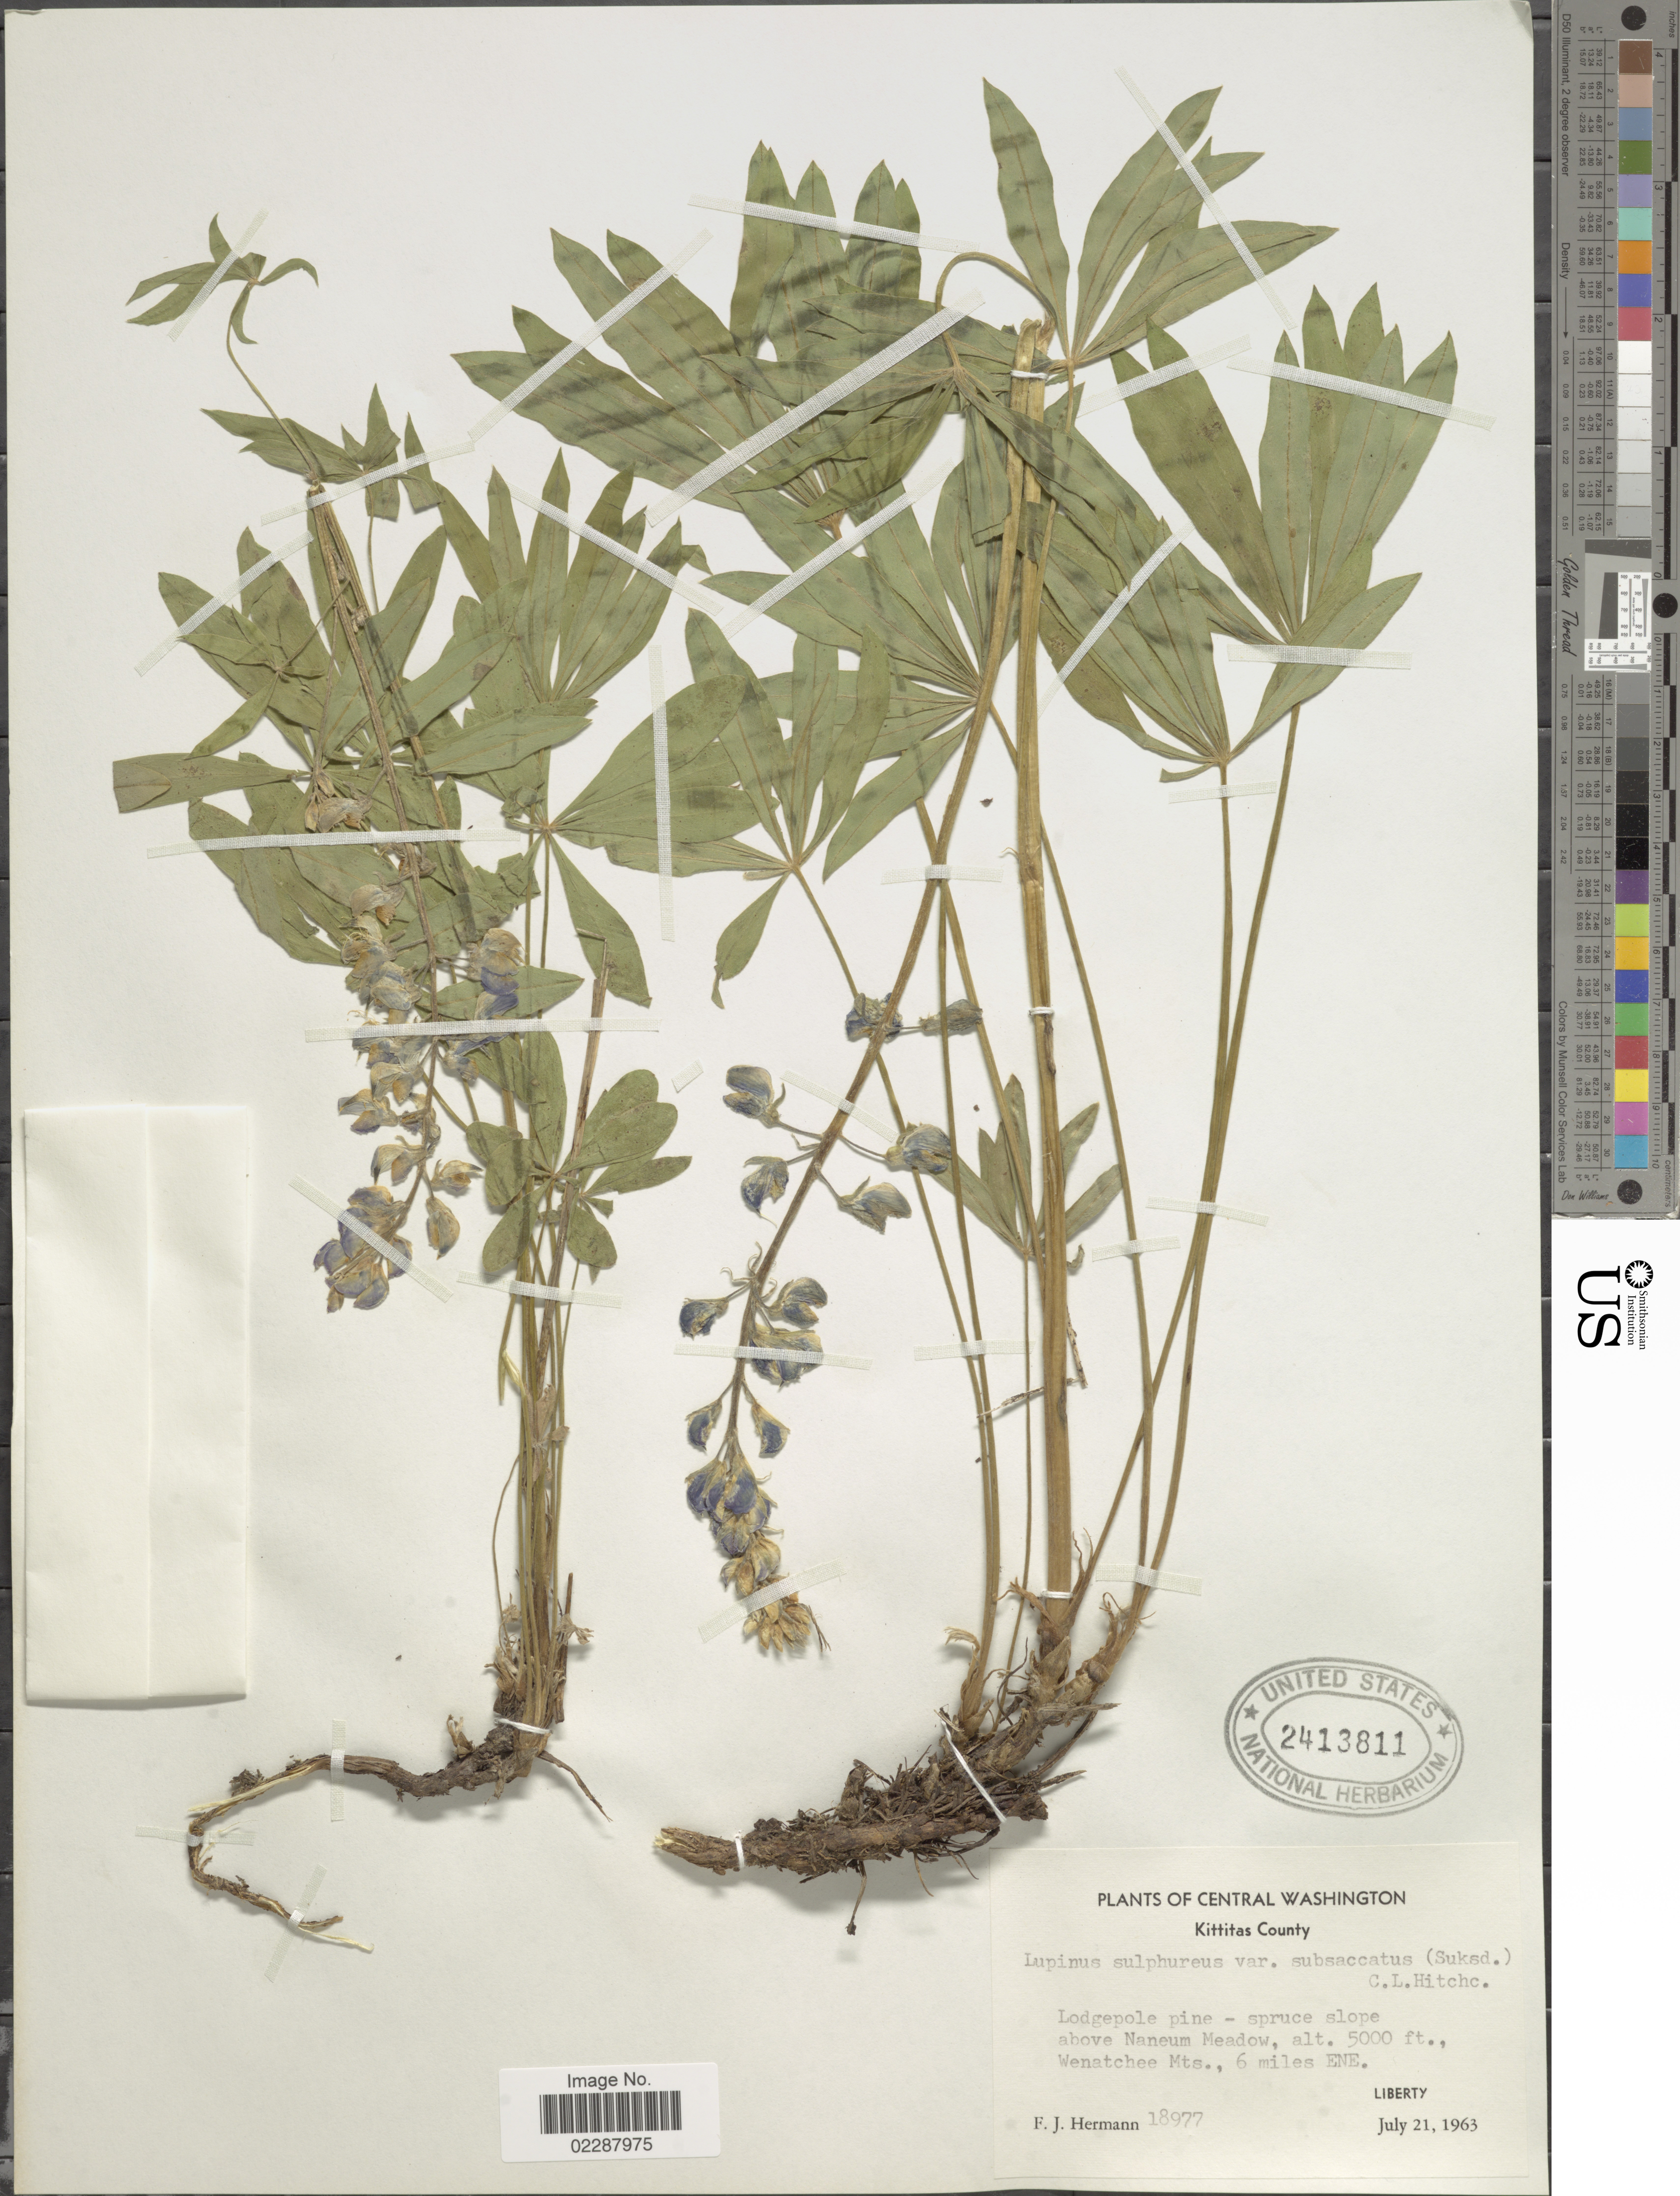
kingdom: Plantae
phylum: Tracheophyta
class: Magnoliopsida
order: Fabales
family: Fabaceae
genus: Lupinus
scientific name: Lupinus sulphureus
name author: Douglas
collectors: F. J. Hermann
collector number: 18977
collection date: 1963-07-21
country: United States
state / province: Washington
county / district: Chelan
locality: Central Washington, spruce slope above Naneum meadow, Wenatchee Mts., Liberty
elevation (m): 1524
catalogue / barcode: US 2413811